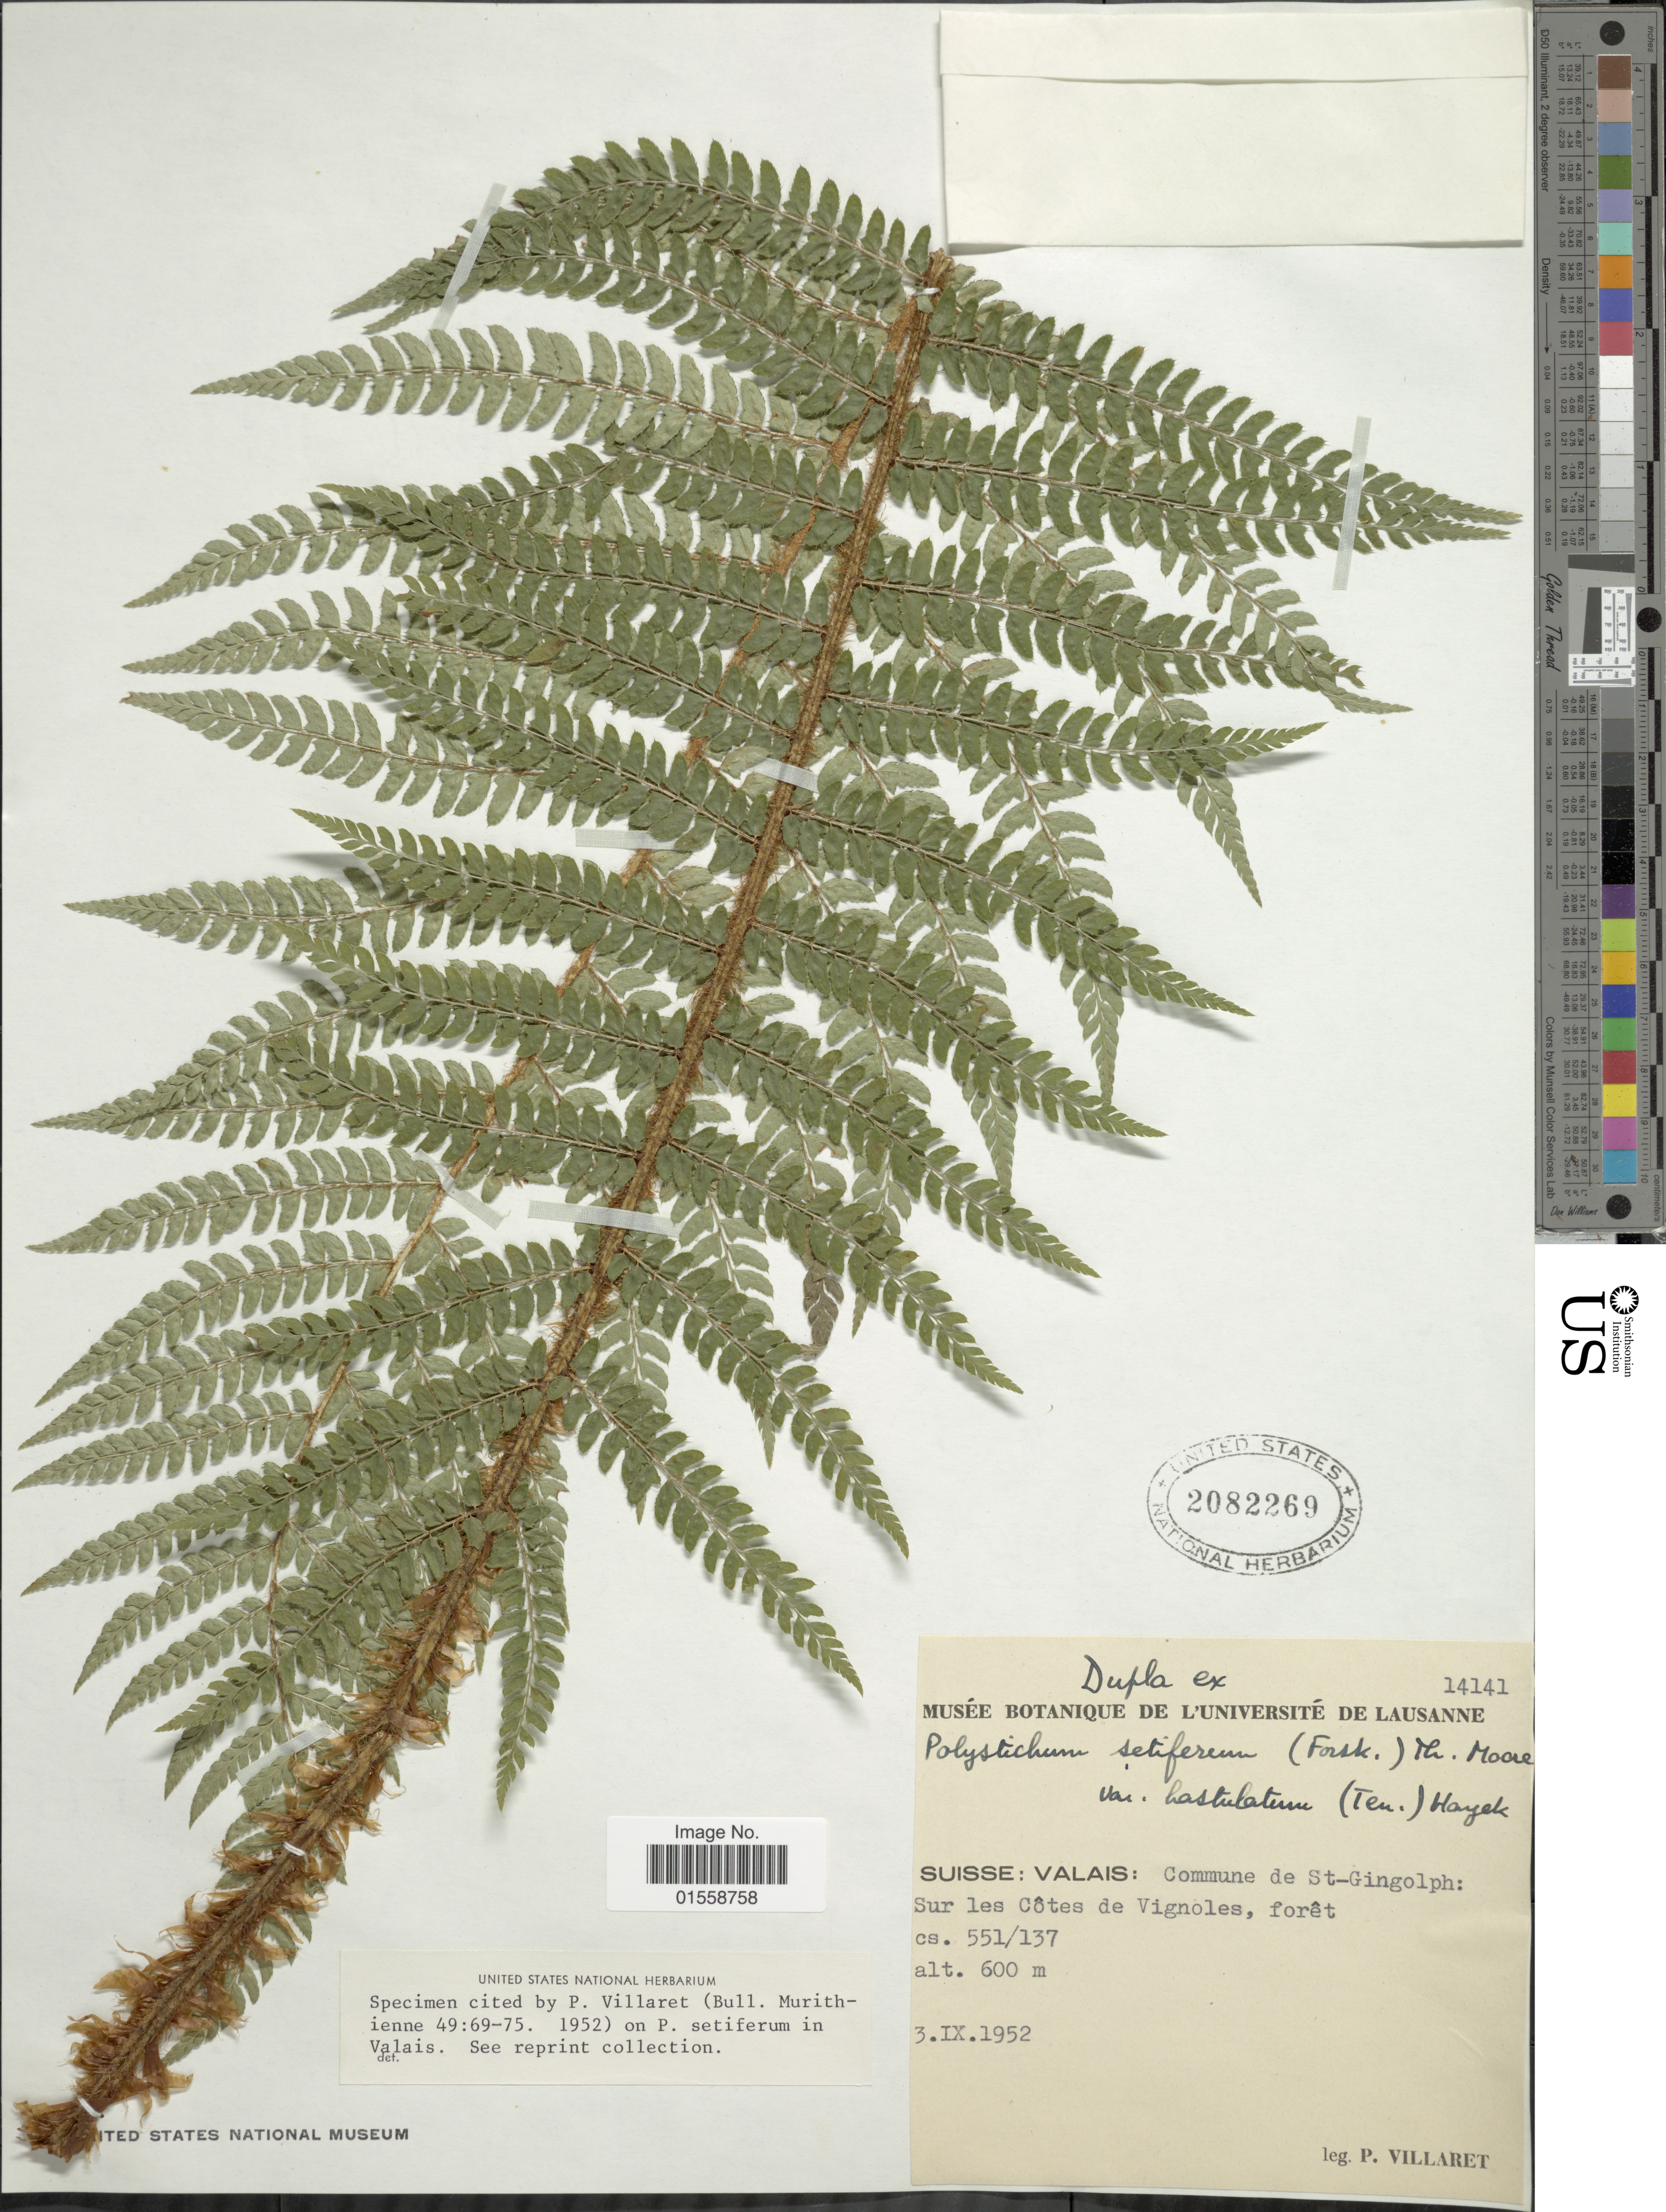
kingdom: Plantae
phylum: Tracheophyta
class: Polypodiopsida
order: Polypodiales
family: Dryopteridaceae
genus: Polystichum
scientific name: Polystichum setiferum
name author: (Forssk.) Moore ex Woynar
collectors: P. Villaret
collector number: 14141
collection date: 1952-09-03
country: Switzerland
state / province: Valais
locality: Suisse: Valais: Commune de St-Gingolph: Sur les Cotes de Vignoles, foret cs. 551/137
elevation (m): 600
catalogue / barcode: US 2082269